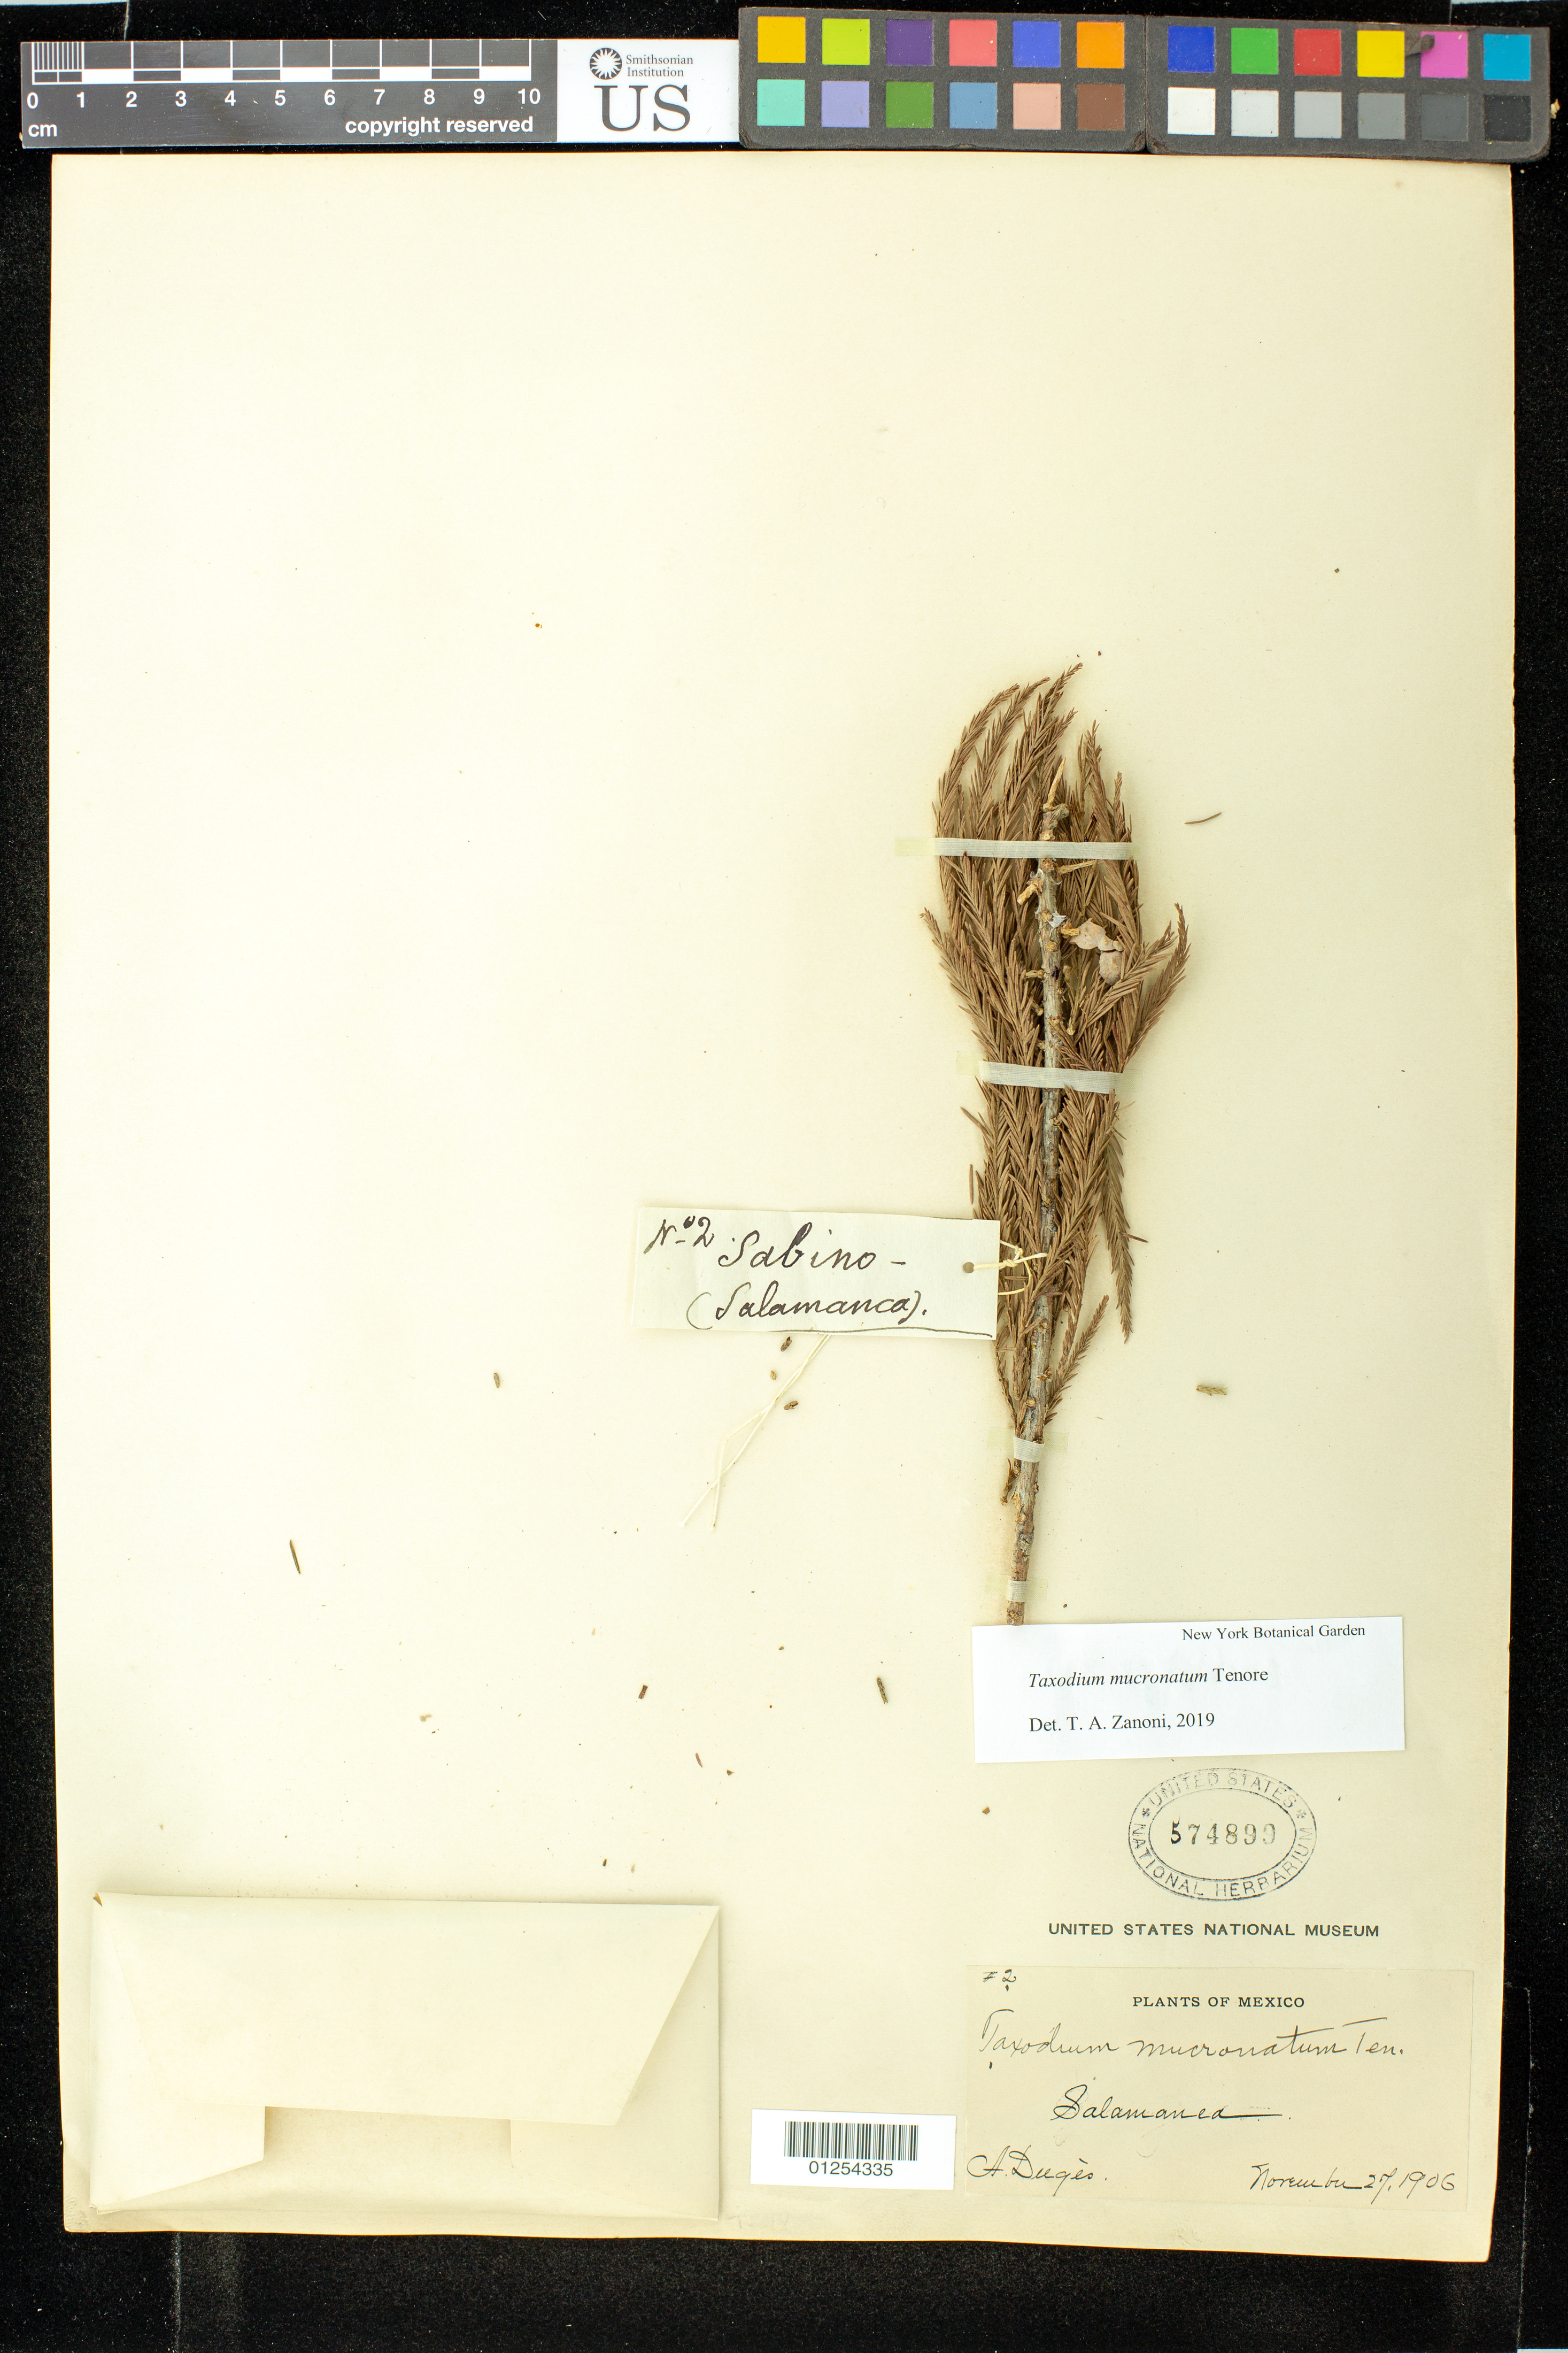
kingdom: Plantae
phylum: Tracheophyta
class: Pinopsida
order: Pinales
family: Cupressaceae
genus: Taxodium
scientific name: Taxodium mucronatum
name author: Ten.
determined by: Zanoni, T. A., (NY), New York Botanical Garden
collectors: A. Dugès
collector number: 2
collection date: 1906-11-27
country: Mexico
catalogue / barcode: US 574899